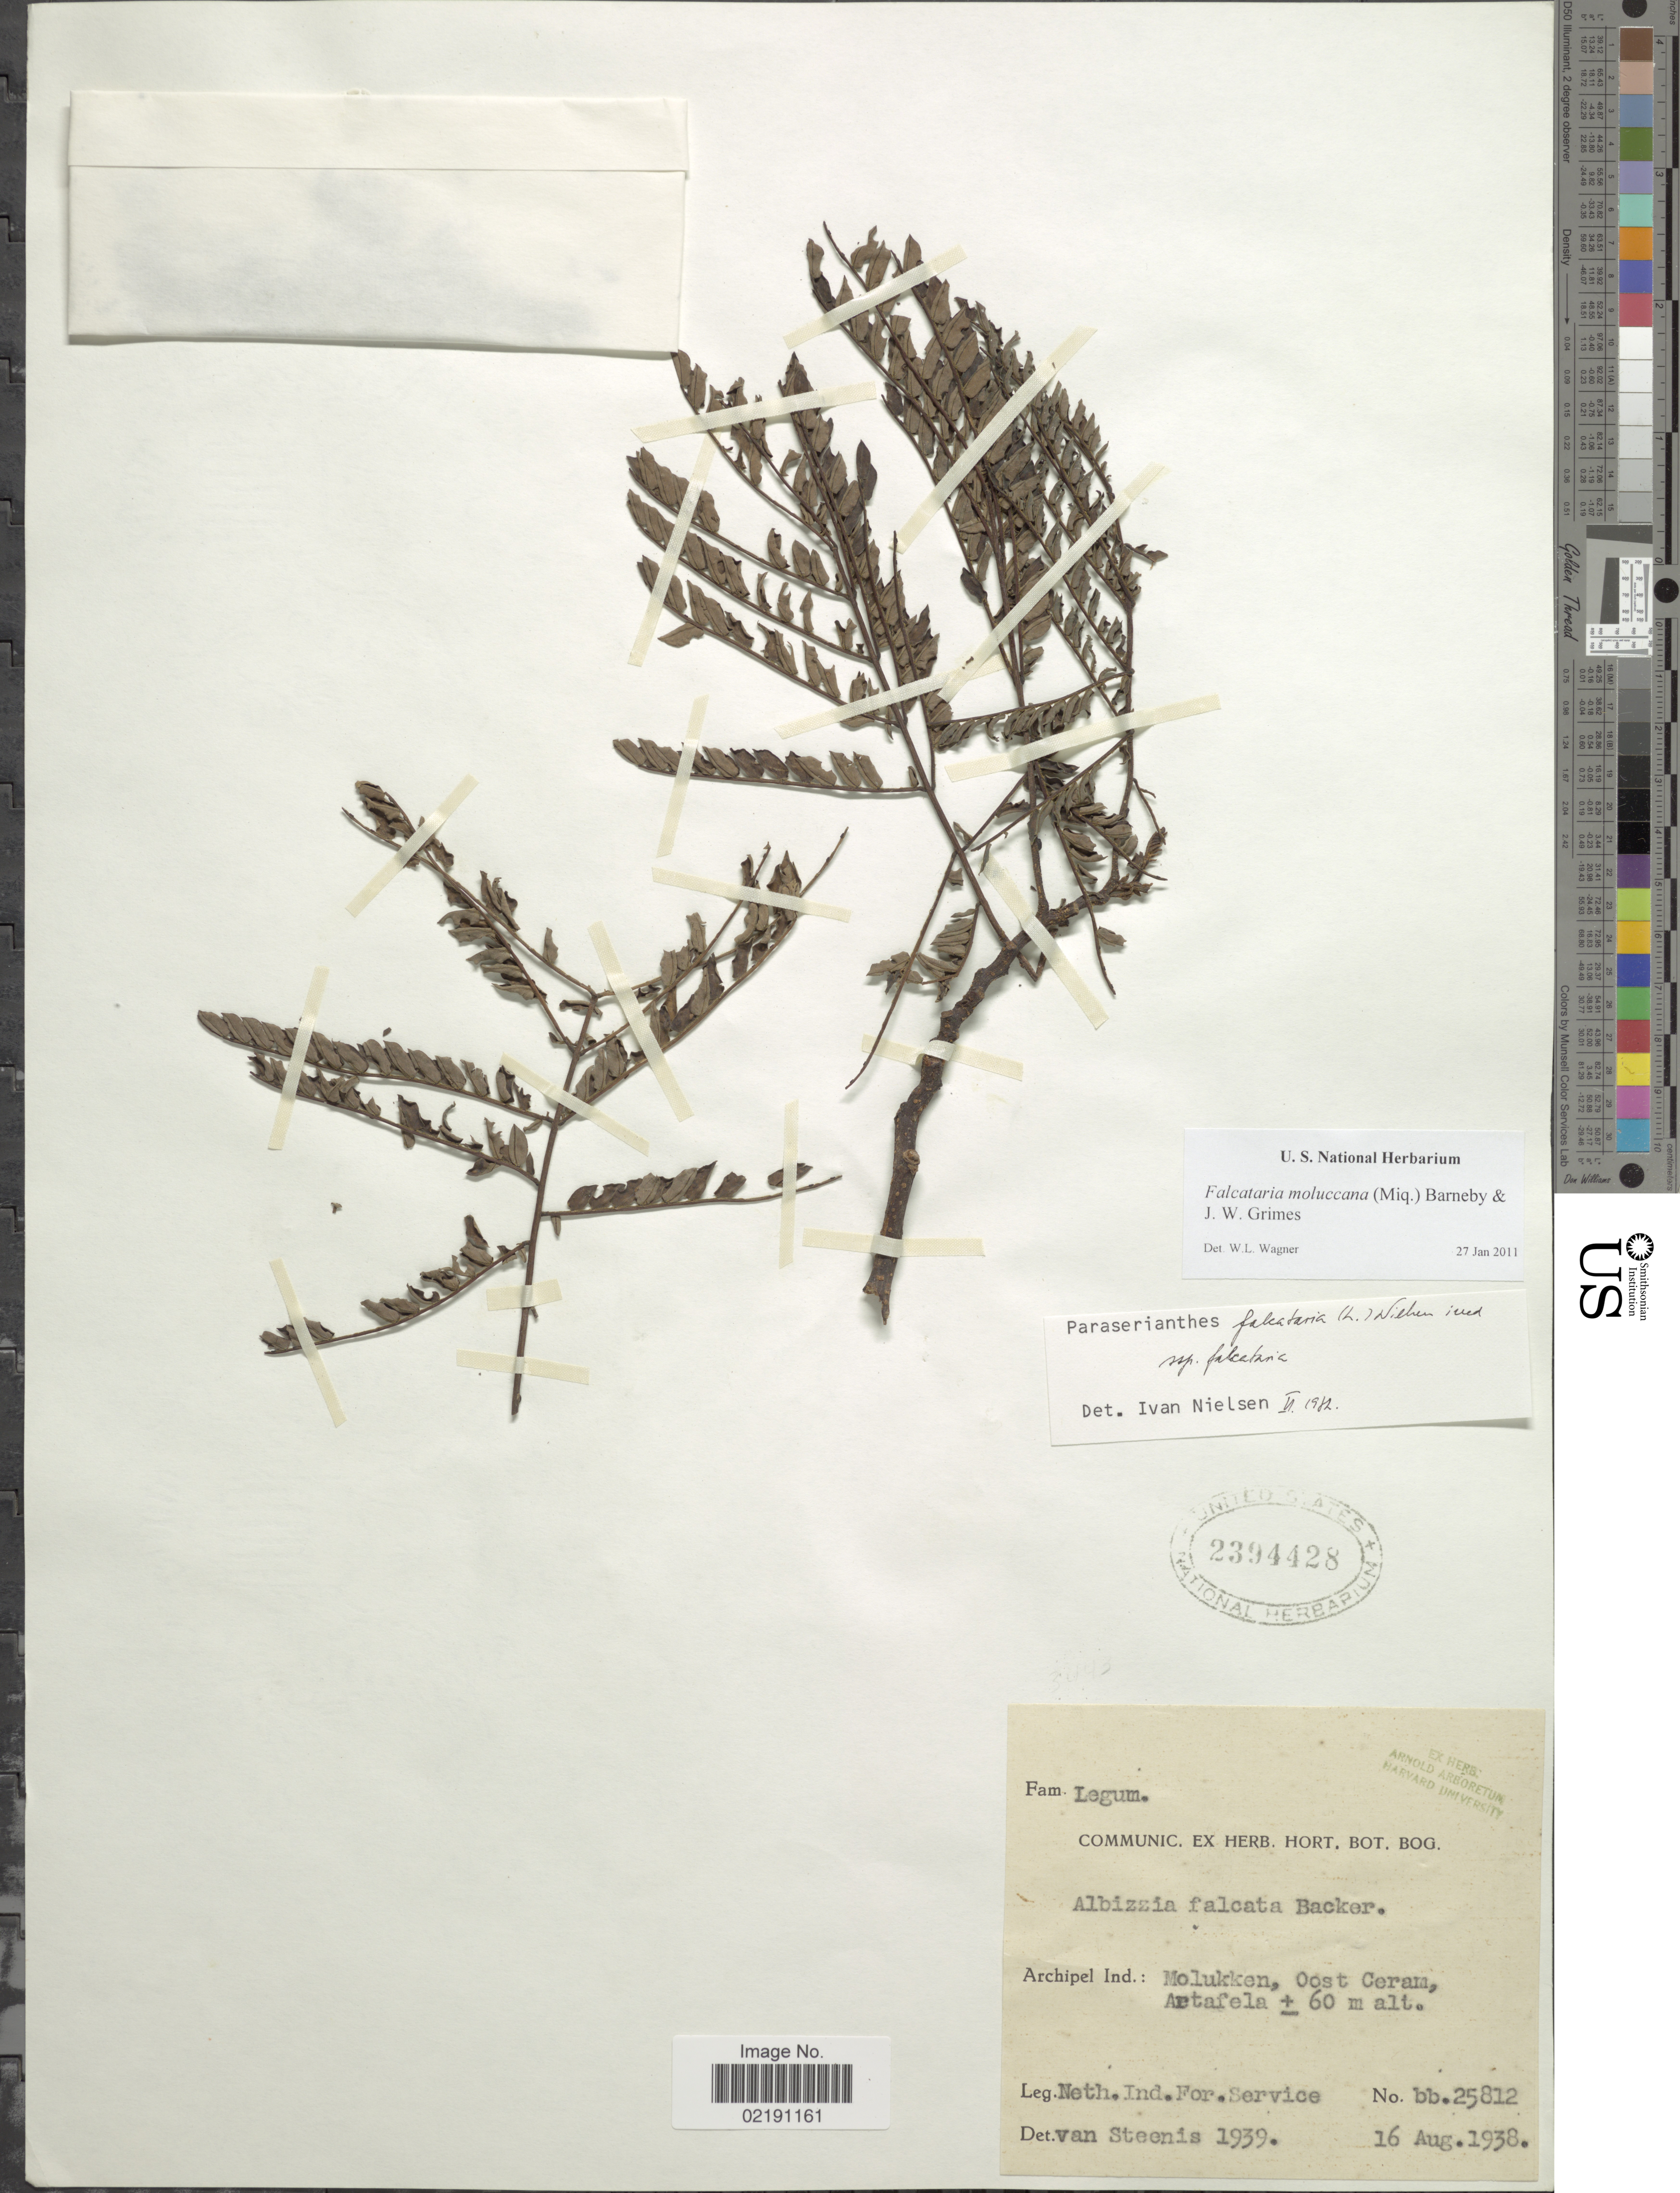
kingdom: Plantae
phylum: Tracheophyta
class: Magnoliopsida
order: Fabales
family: Fabaceae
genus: Falcataria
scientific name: Falcataria moluccana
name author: (Miq.) Barneby & Grimes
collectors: Neth. Ind. For. Service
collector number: bb25812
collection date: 1938-08-16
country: Indonesia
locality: Archipel Ind.: Molukken, Oost Ceram, Artafela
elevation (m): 60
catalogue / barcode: US 2394428